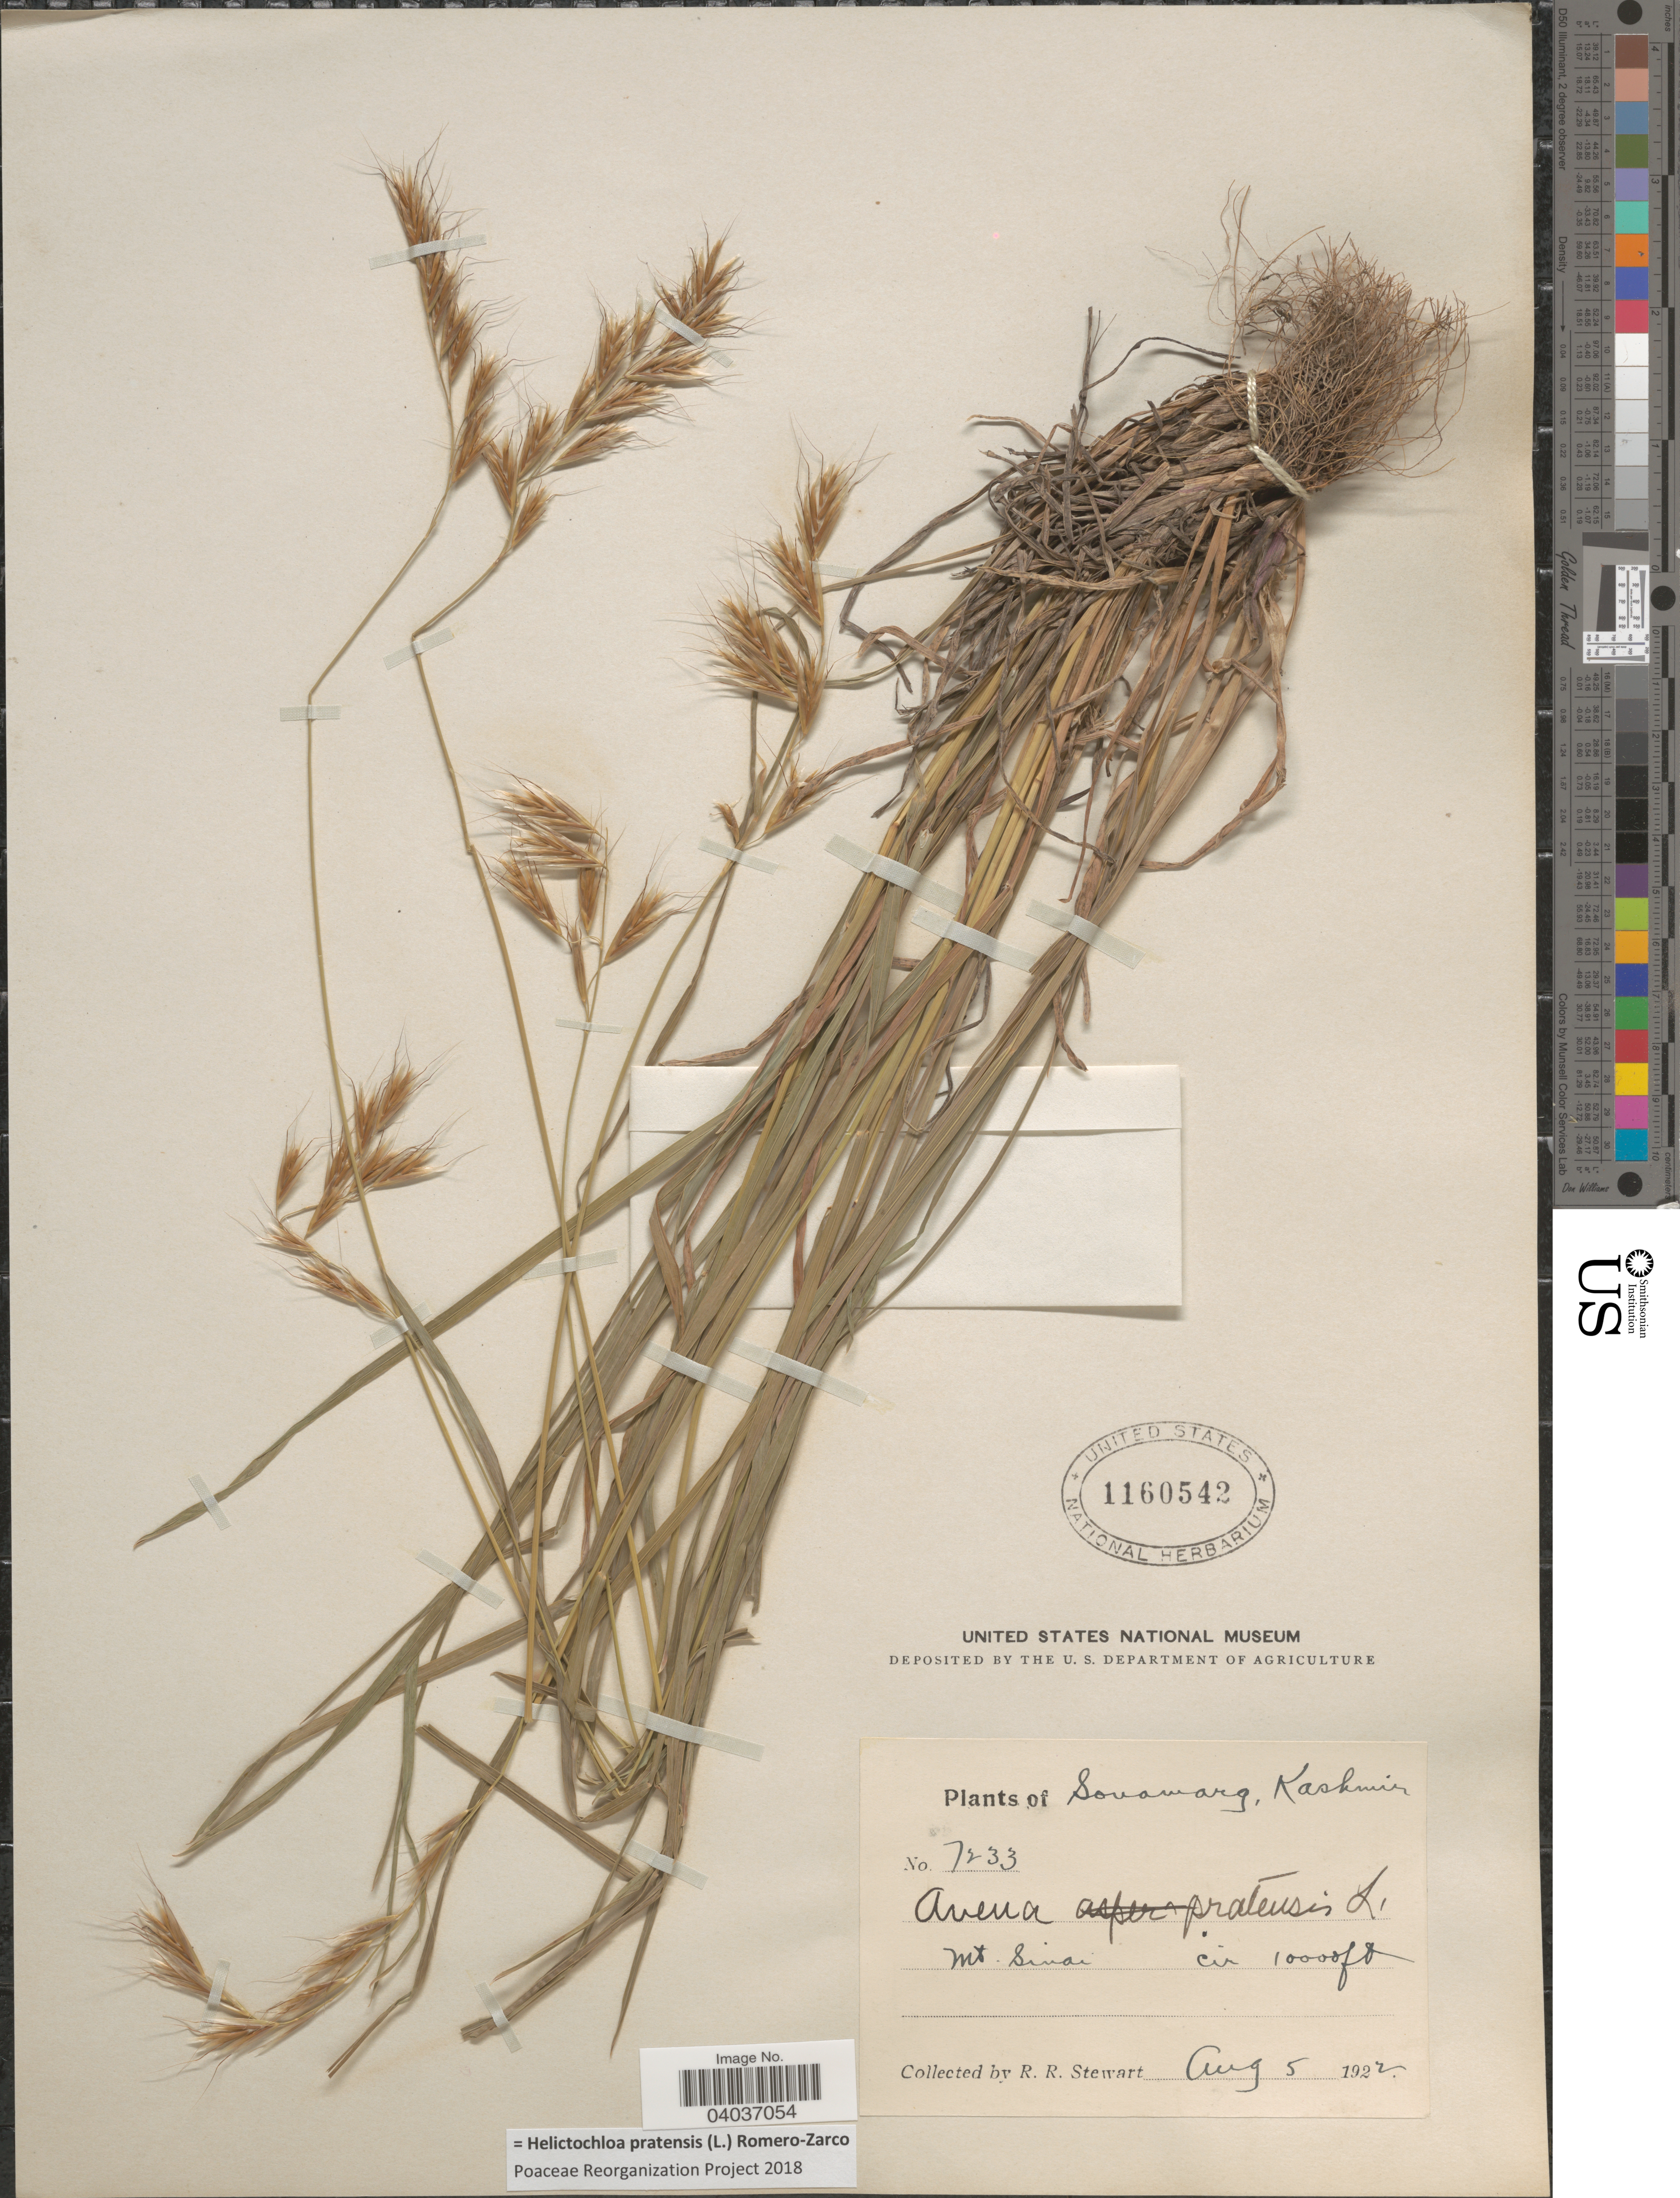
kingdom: Plantae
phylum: Tracheophyta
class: Liliopsida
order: Poales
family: Poaceae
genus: Helictochloa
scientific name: Helictochloa pratensis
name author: (L.) Romero-Zarco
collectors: R. Stewart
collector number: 7233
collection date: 1922-08-05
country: India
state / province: Jammu and Kashmir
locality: Sonamang, Kashmir. Mt. Sinai.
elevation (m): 3048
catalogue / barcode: US 1160542